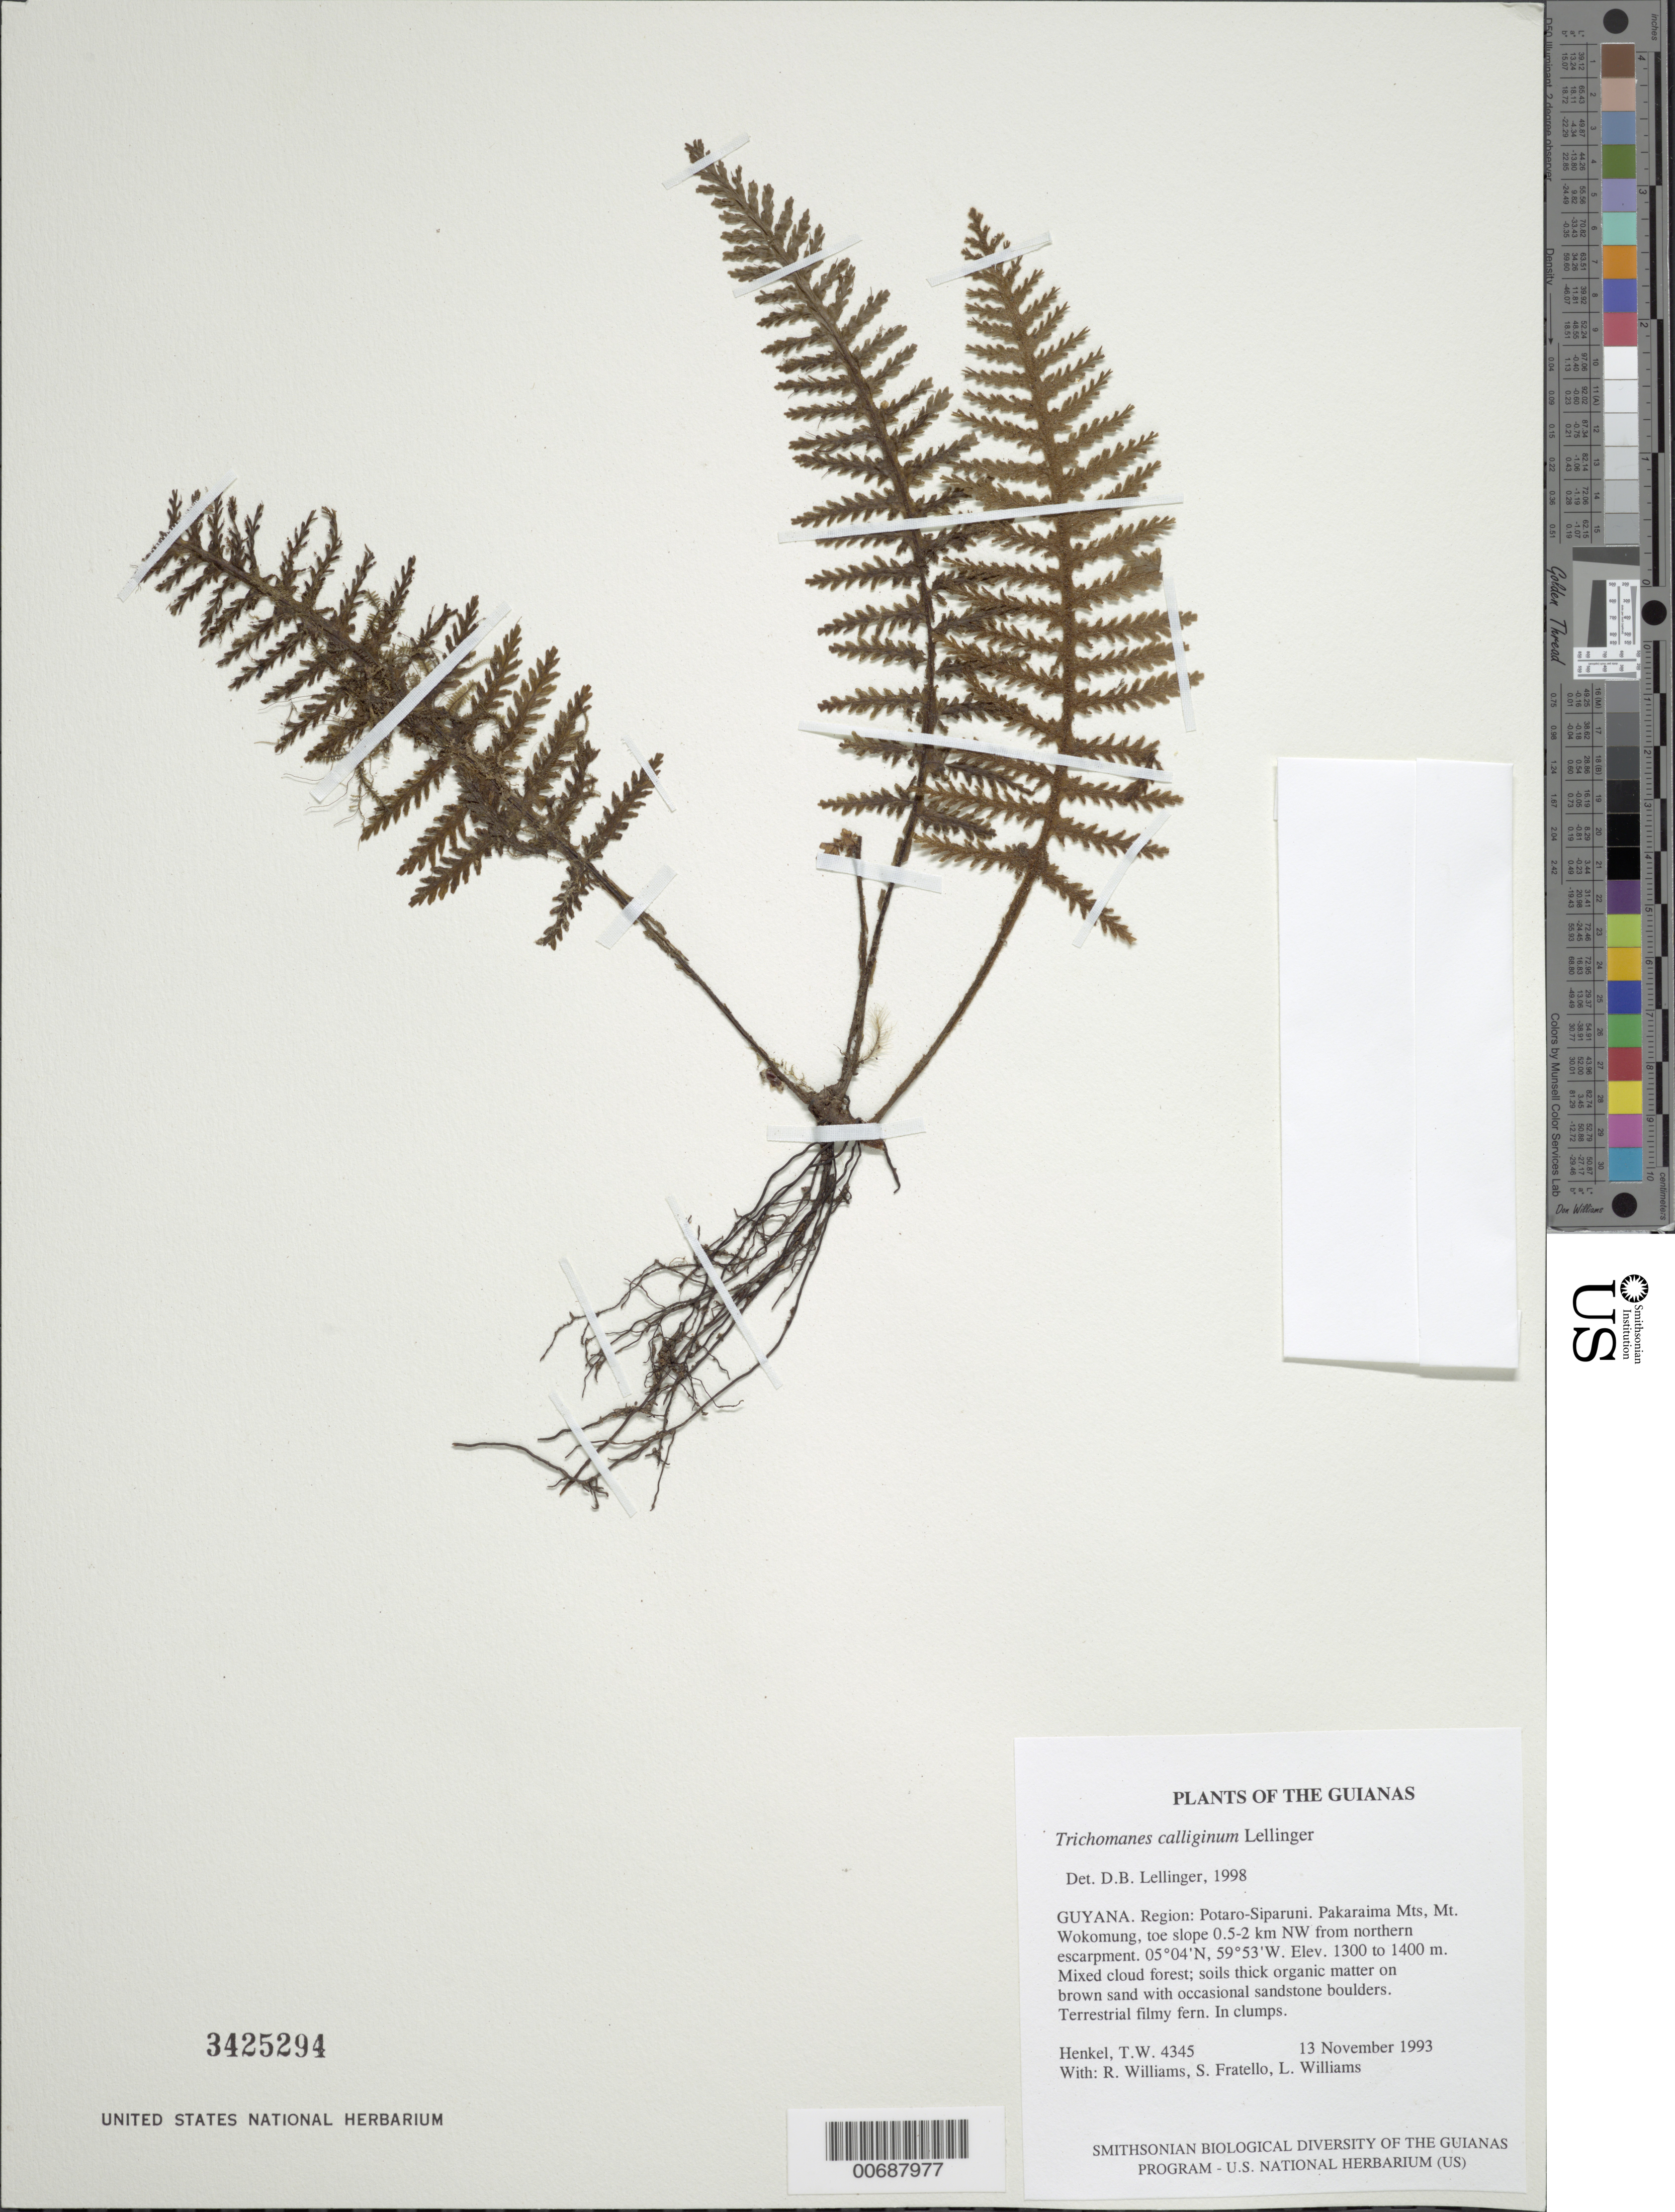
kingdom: Plantae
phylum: Tracheophyta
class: Polypodiopsida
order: Hymenophyllales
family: Hymenophyllaceae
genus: Trichomanes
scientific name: Trichomanes caliginum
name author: Lellinger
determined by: Lellinger, David B., (BOT), Smithsonian Institution - National Museum of Natural History (UNITED STATES)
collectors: T. Henkel, R. Williams, S. Fratello & L. Williams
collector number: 4345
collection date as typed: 13 November 1993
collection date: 1993-11-13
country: Guyana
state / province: Potaro-Siparuni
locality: Pakaraima Mts, Mt. Wokomung, toe slope 0.5-2 km NW from northern escarpment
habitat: Mixed cloud forest; soils thick organic matter on brown sand with occasional sandstone boulders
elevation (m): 1300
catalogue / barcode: US 3425294